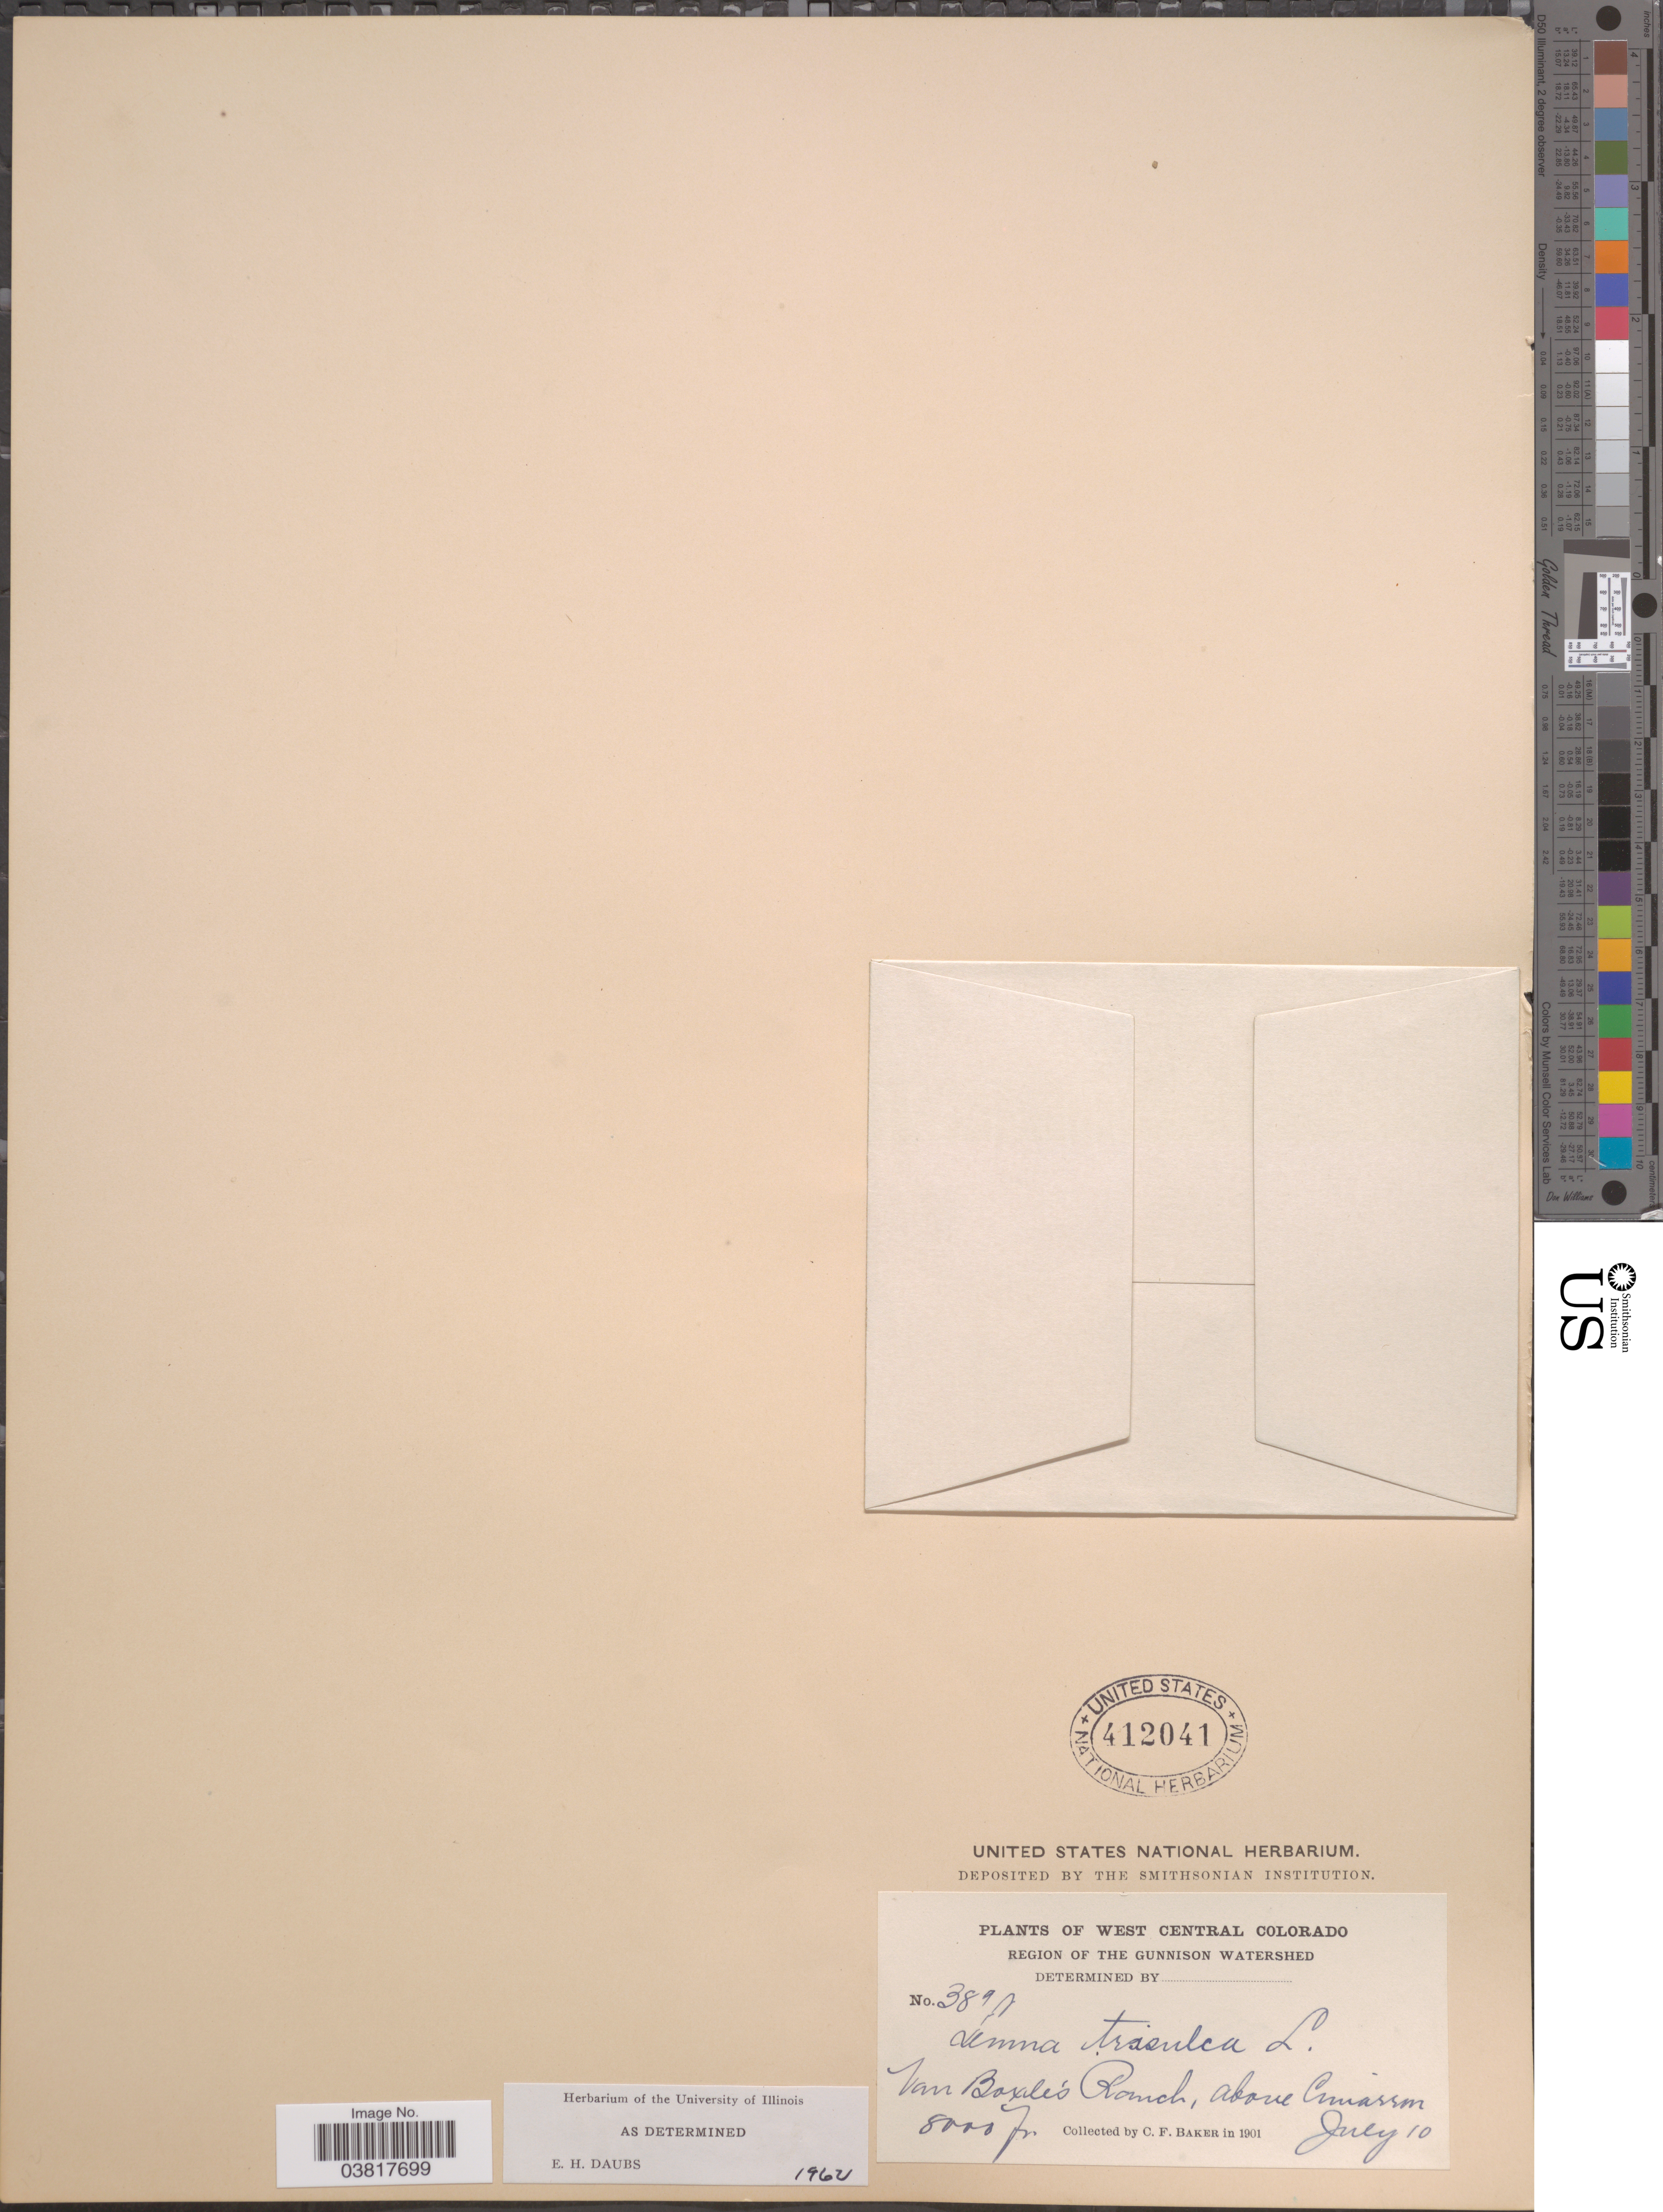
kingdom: Plantae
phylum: Tracheophyta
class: Liliopsida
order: Alismatales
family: Araceae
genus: Lemna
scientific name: Lemna trisulca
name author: L.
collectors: C. F. Baker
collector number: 389*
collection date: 1901-07-10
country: United States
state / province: Colorado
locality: West Central Colorado. Region of the Gunnison Watershed. Van Boxle's Ranch, above Cimarron.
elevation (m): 2438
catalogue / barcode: US 412041